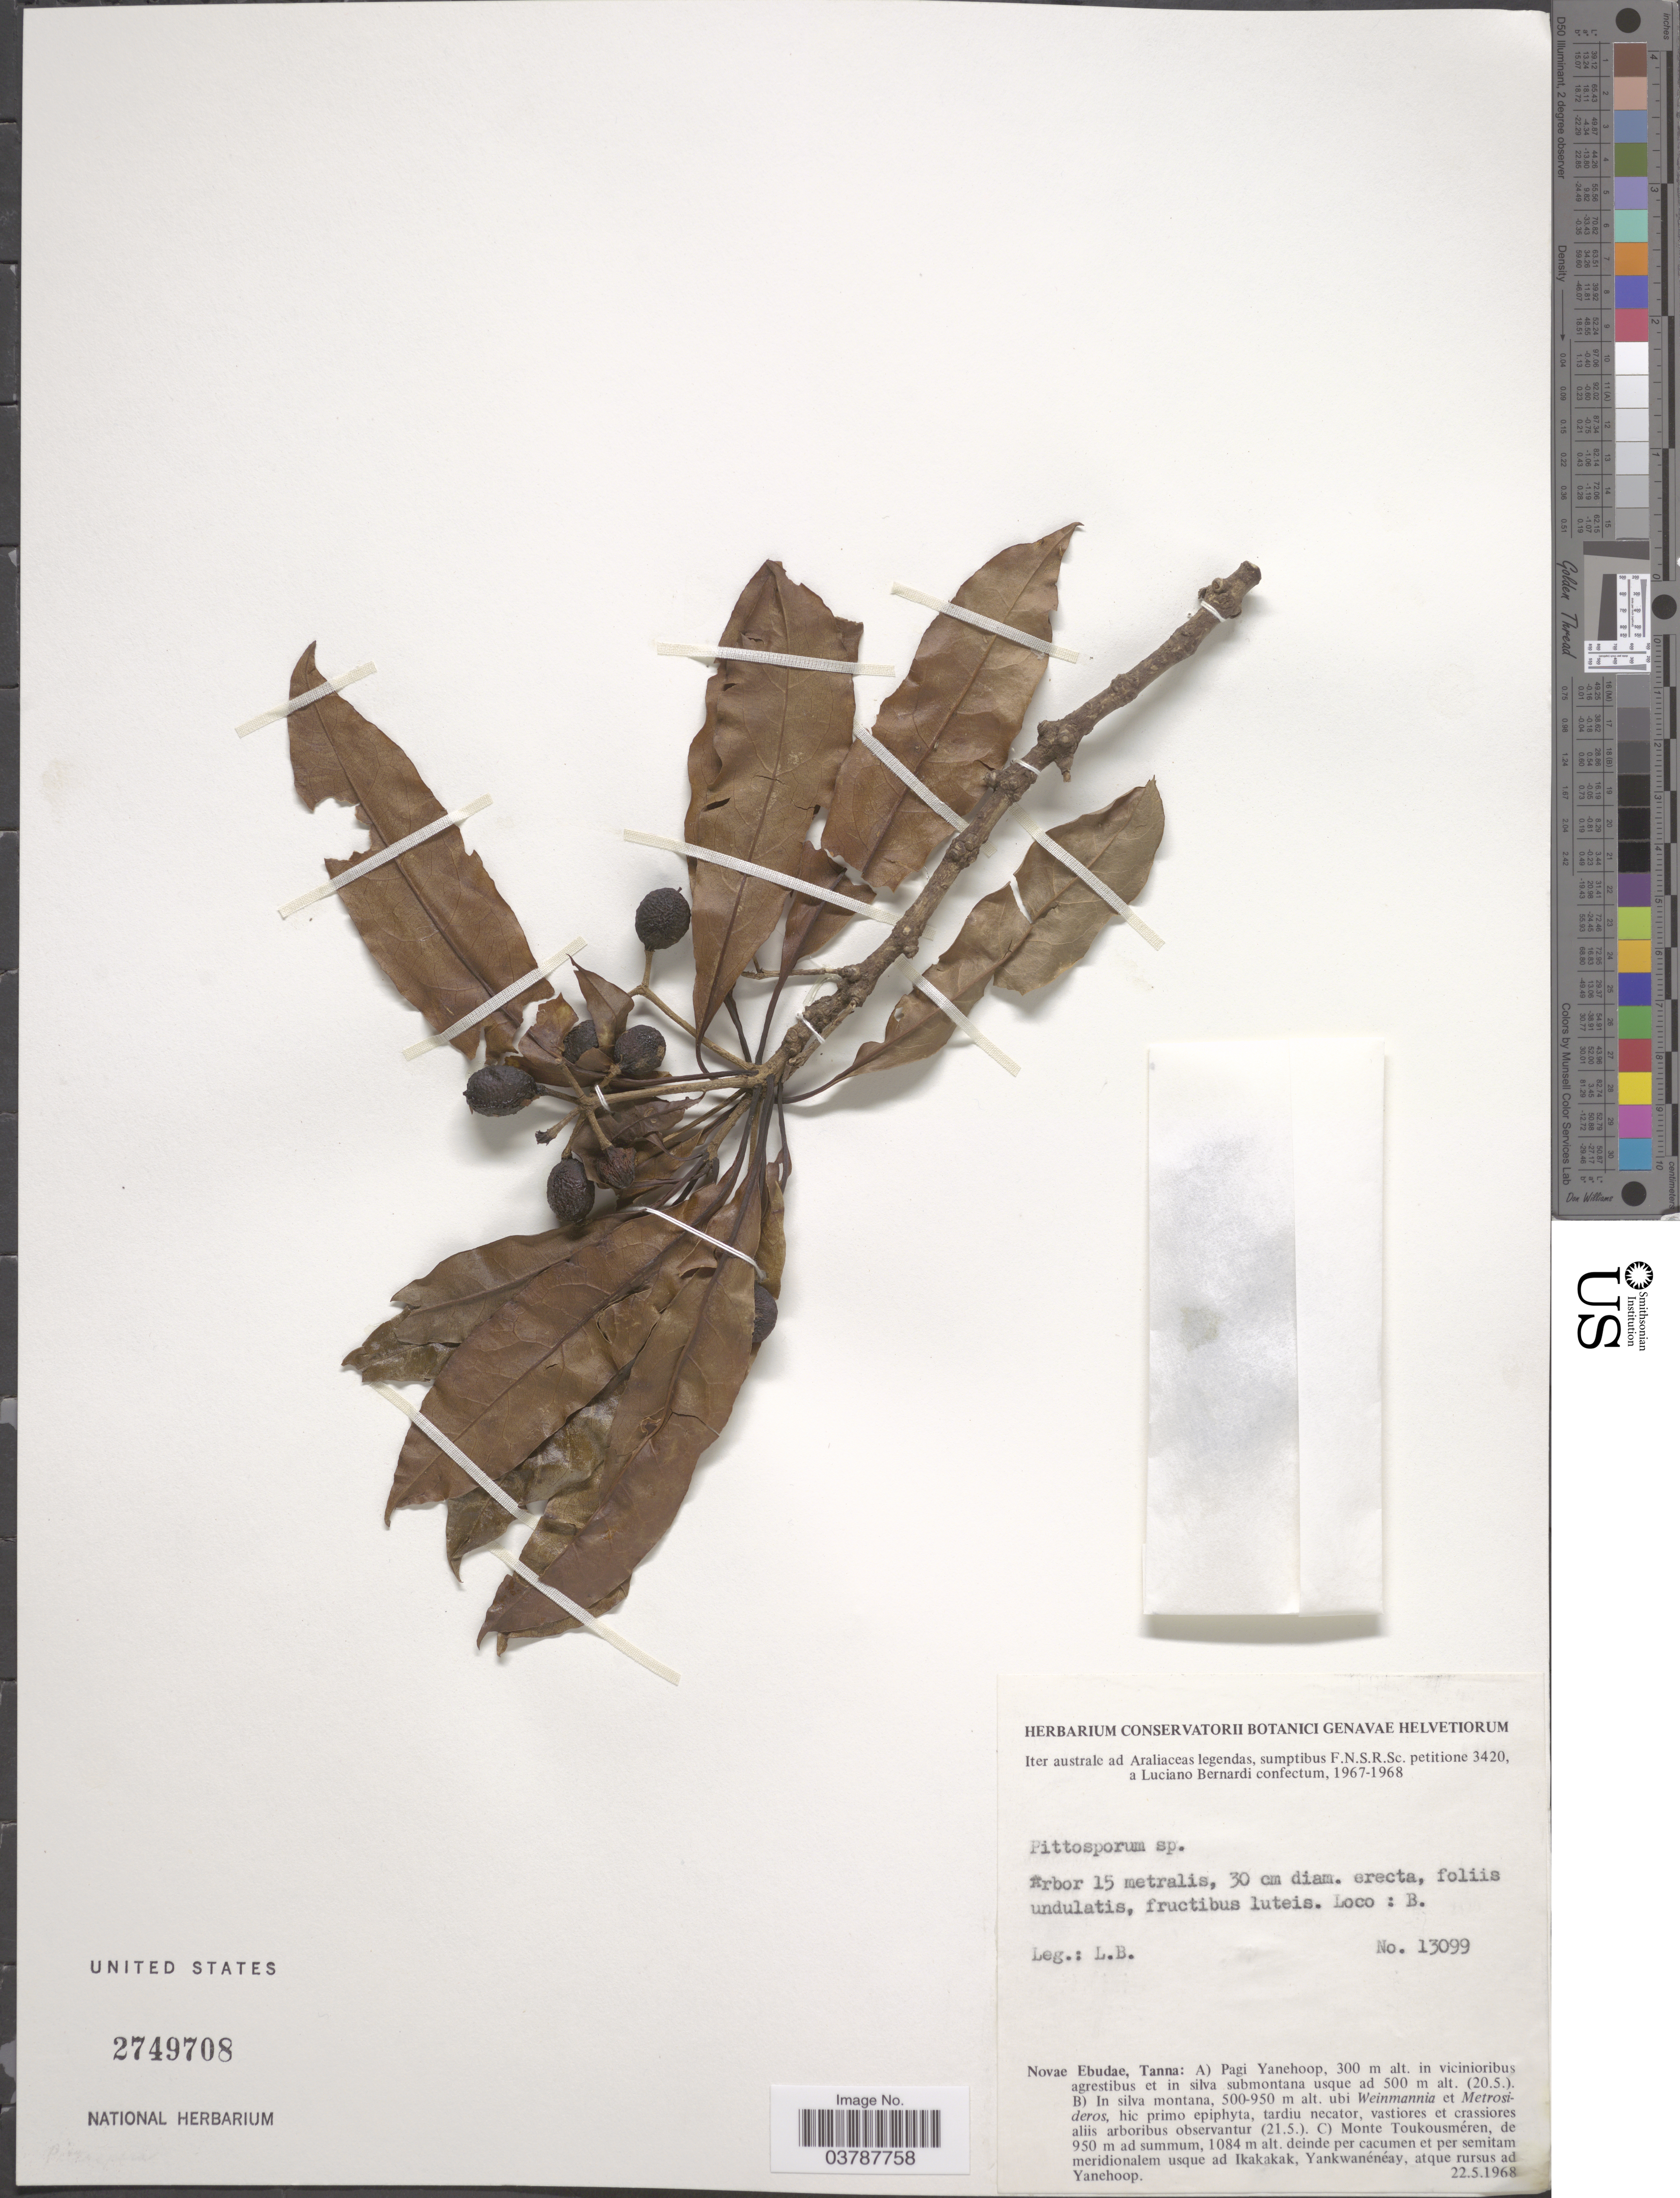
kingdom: Plantae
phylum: Tracheophyta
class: Magnoliopsida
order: Apiales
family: Pittosporaceae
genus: Pittosporum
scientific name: Pittosporum sp.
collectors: L. Bernardi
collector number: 13099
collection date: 1968-05-22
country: Vanuatu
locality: Novae Ebudae, Tanna. In silva montana.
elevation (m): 500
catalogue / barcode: US 2749708